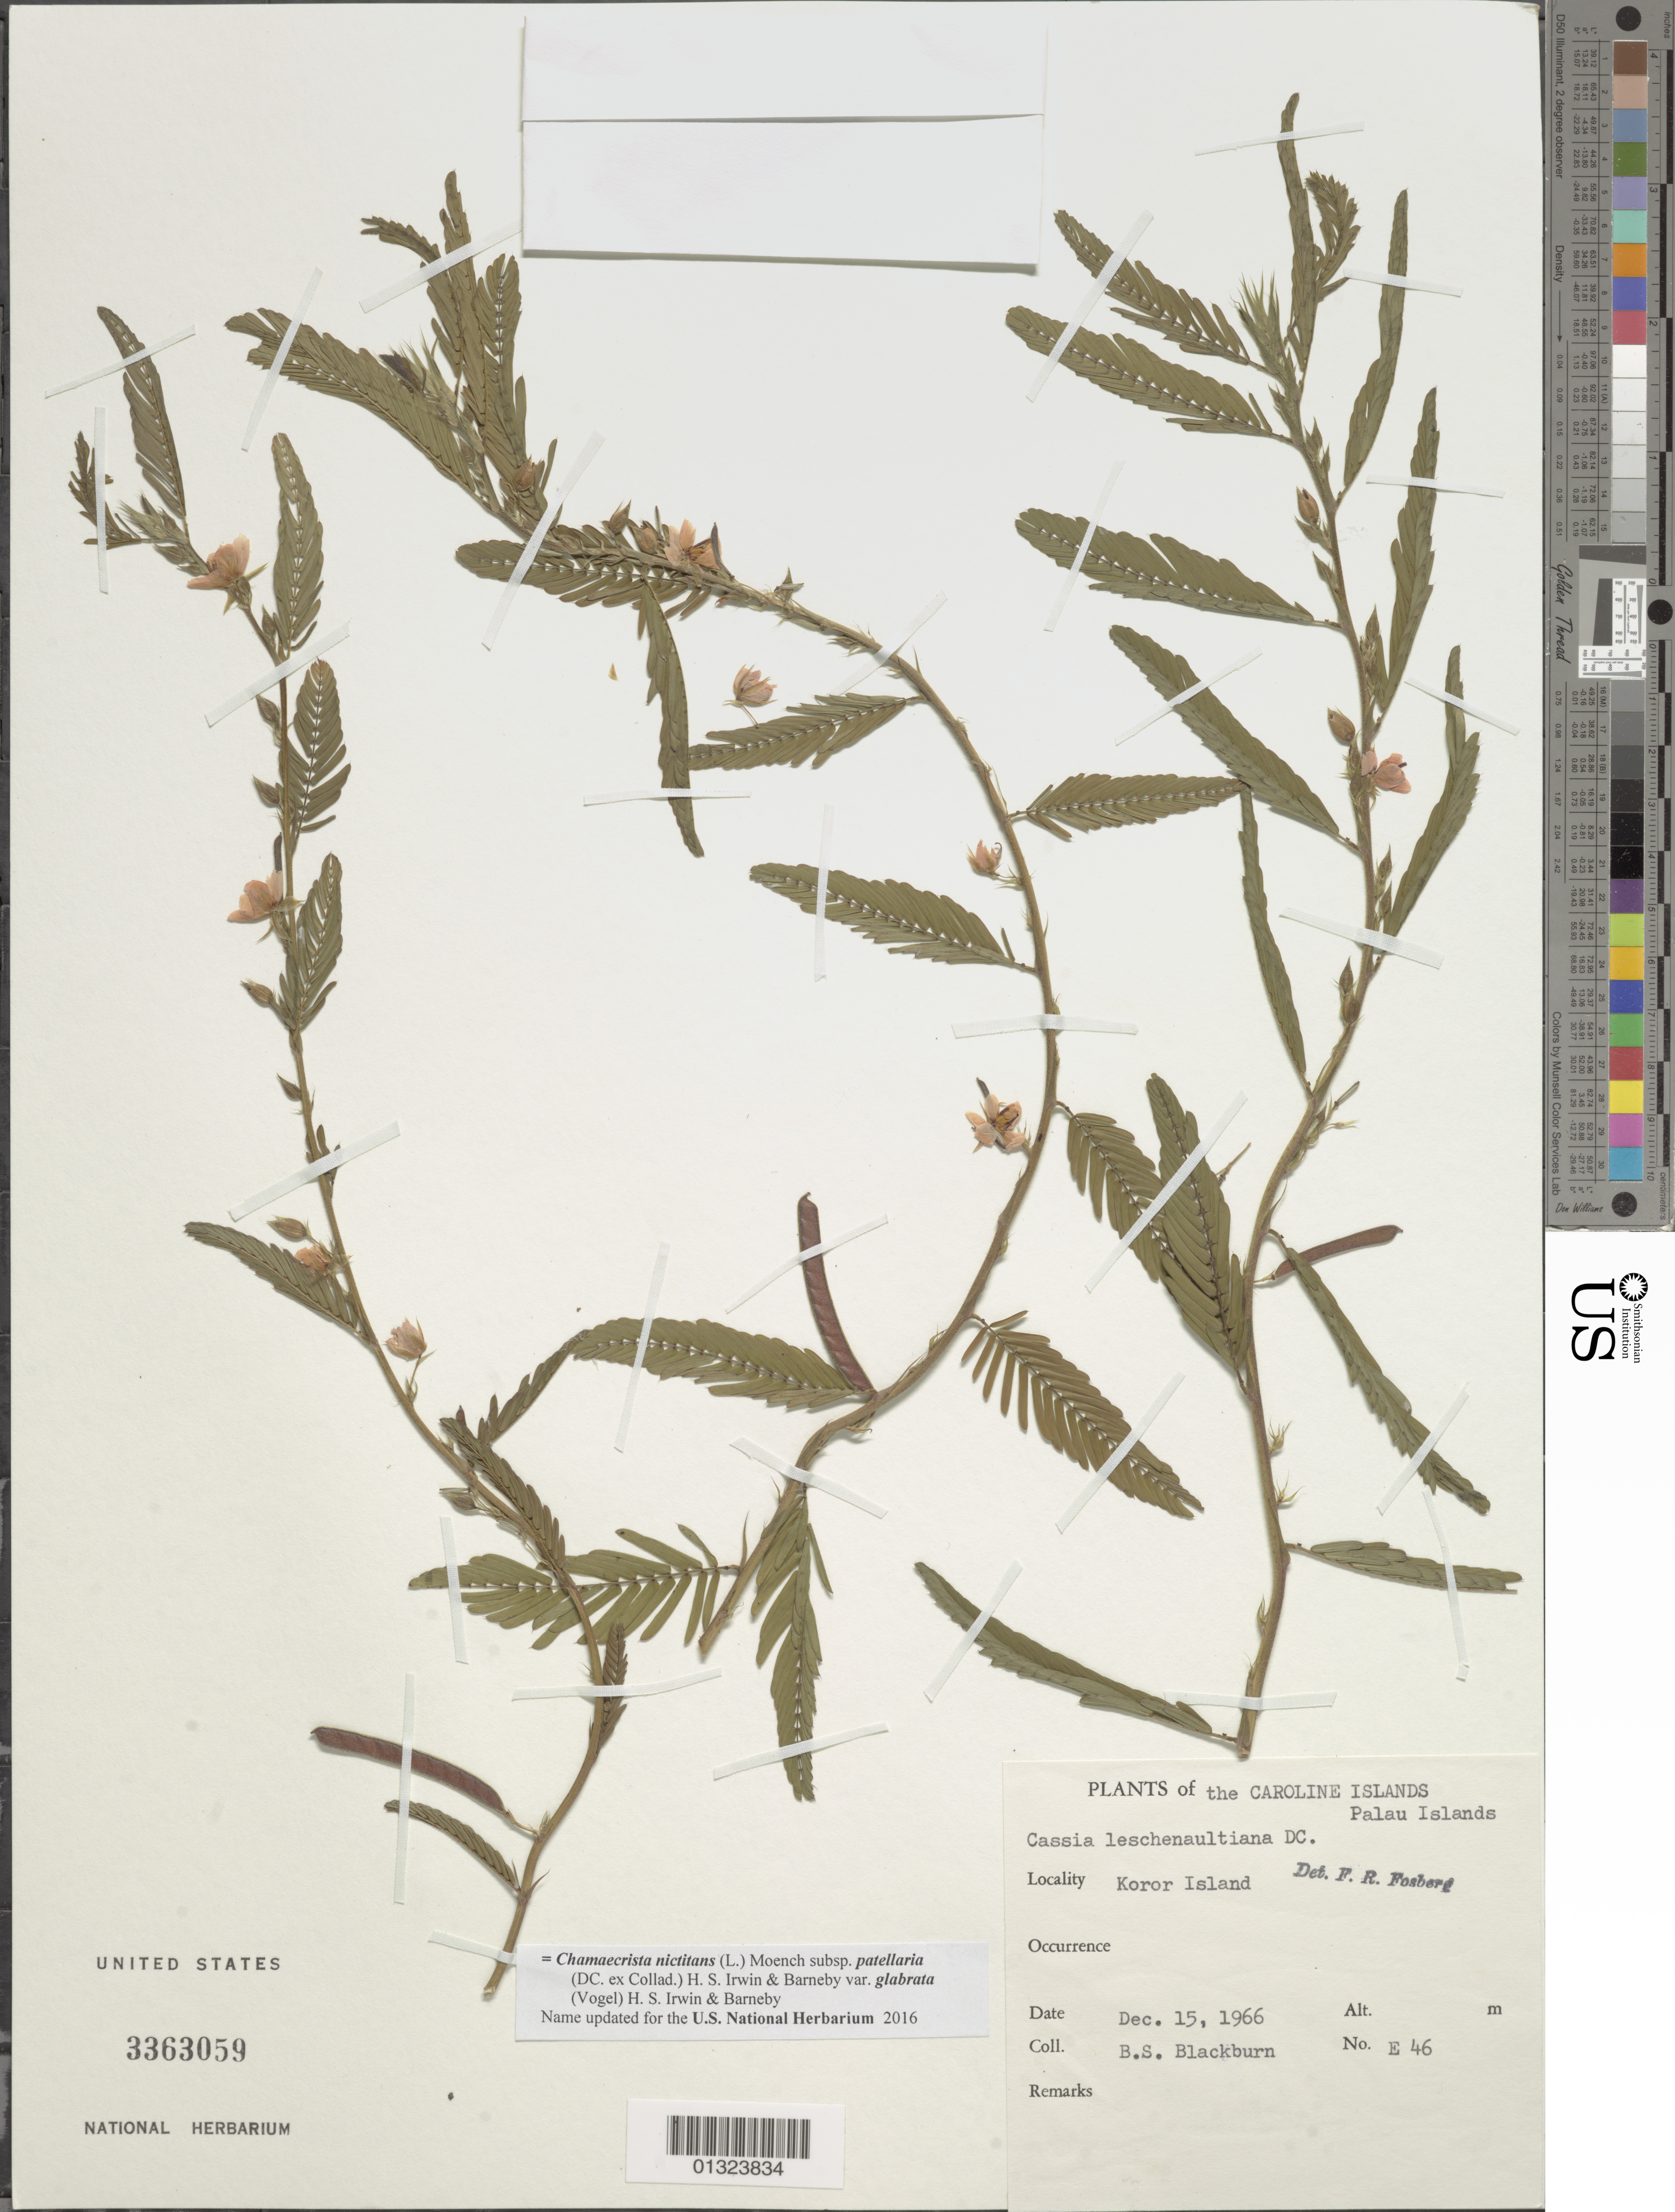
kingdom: Plantae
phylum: Tracheophyta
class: Magnoliopsida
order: Fabales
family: Fabaceae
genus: Chamaecrista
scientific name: Chamaecrista nictitans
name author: (L.) Moench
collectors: B. S. Blackburn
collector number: E46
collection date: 1966-12-15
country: Palau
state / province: Koror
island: Oreor (Koror)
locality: Koror Island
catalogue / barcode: US 3363059